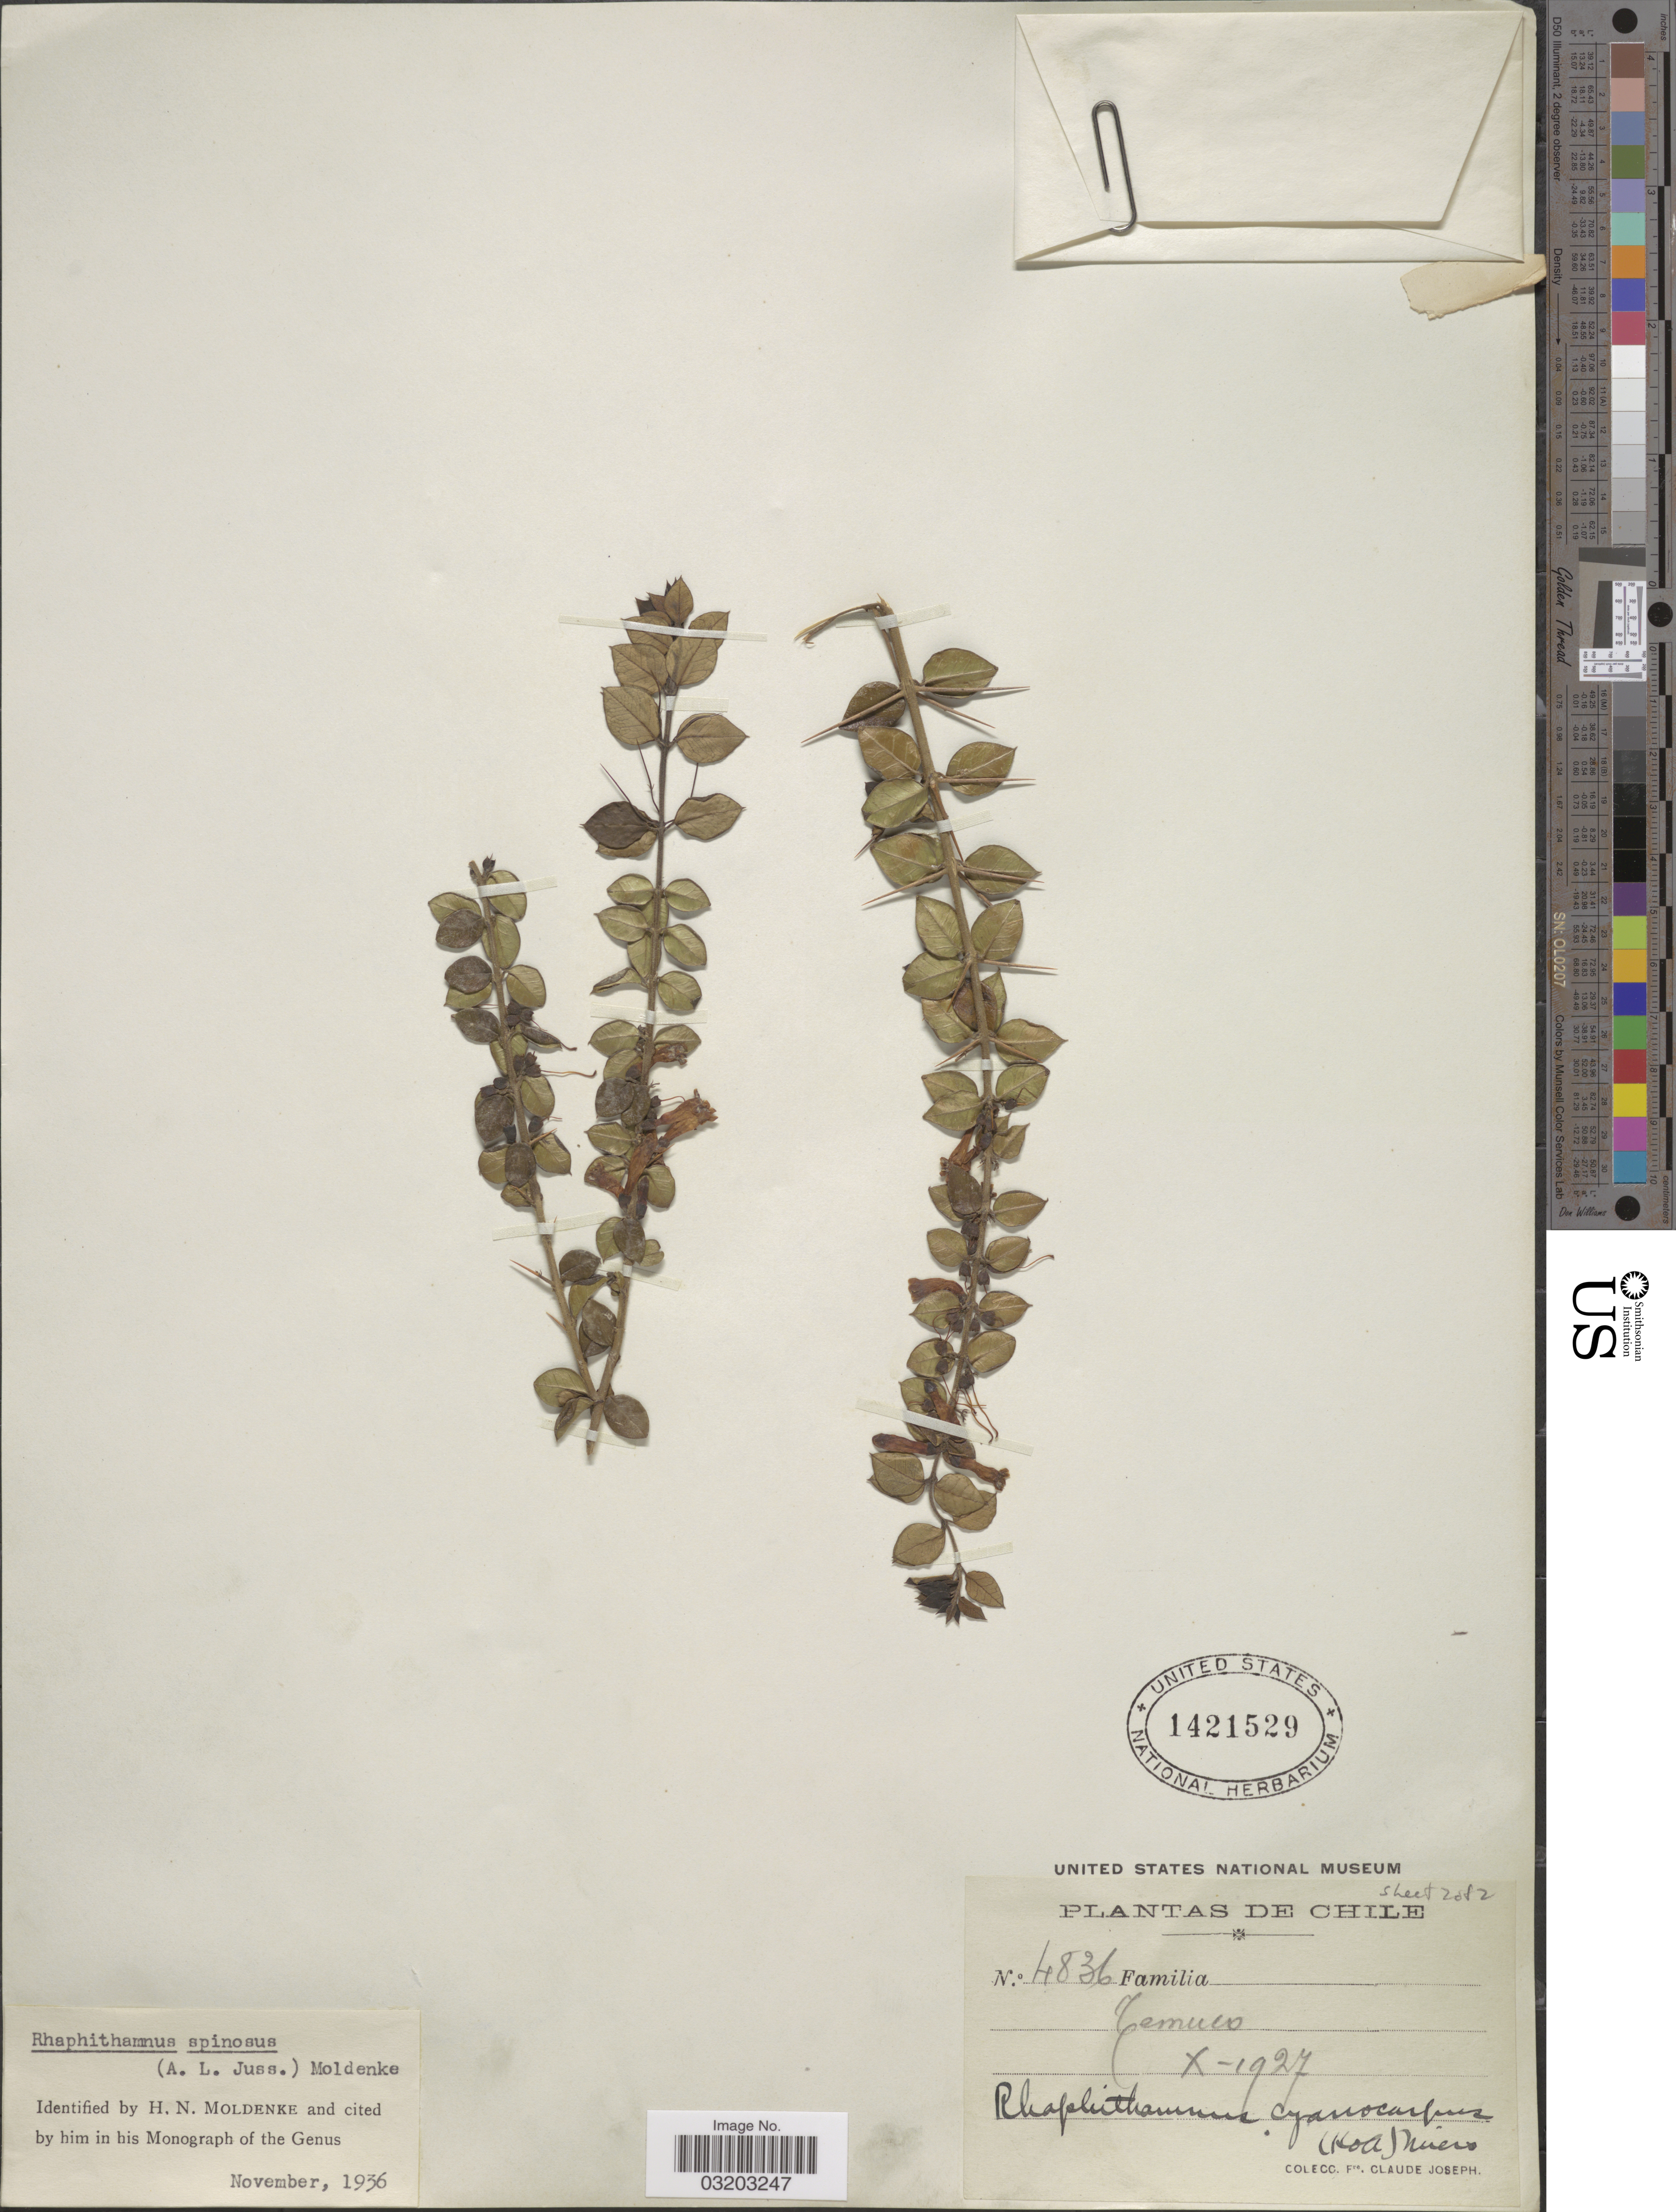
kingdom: Plantae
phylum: Tracheophyta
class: Magnoliopsida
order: Lamiales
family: Verbenaceae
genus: Rhaphithamnus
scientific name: Rhaphithamnus spinosus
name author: (Juss.) Moldenke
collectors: Bro. Claude-Joseph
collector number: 4836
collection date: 1927-10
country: Chile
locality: Temuco.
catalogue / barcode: US 1421529